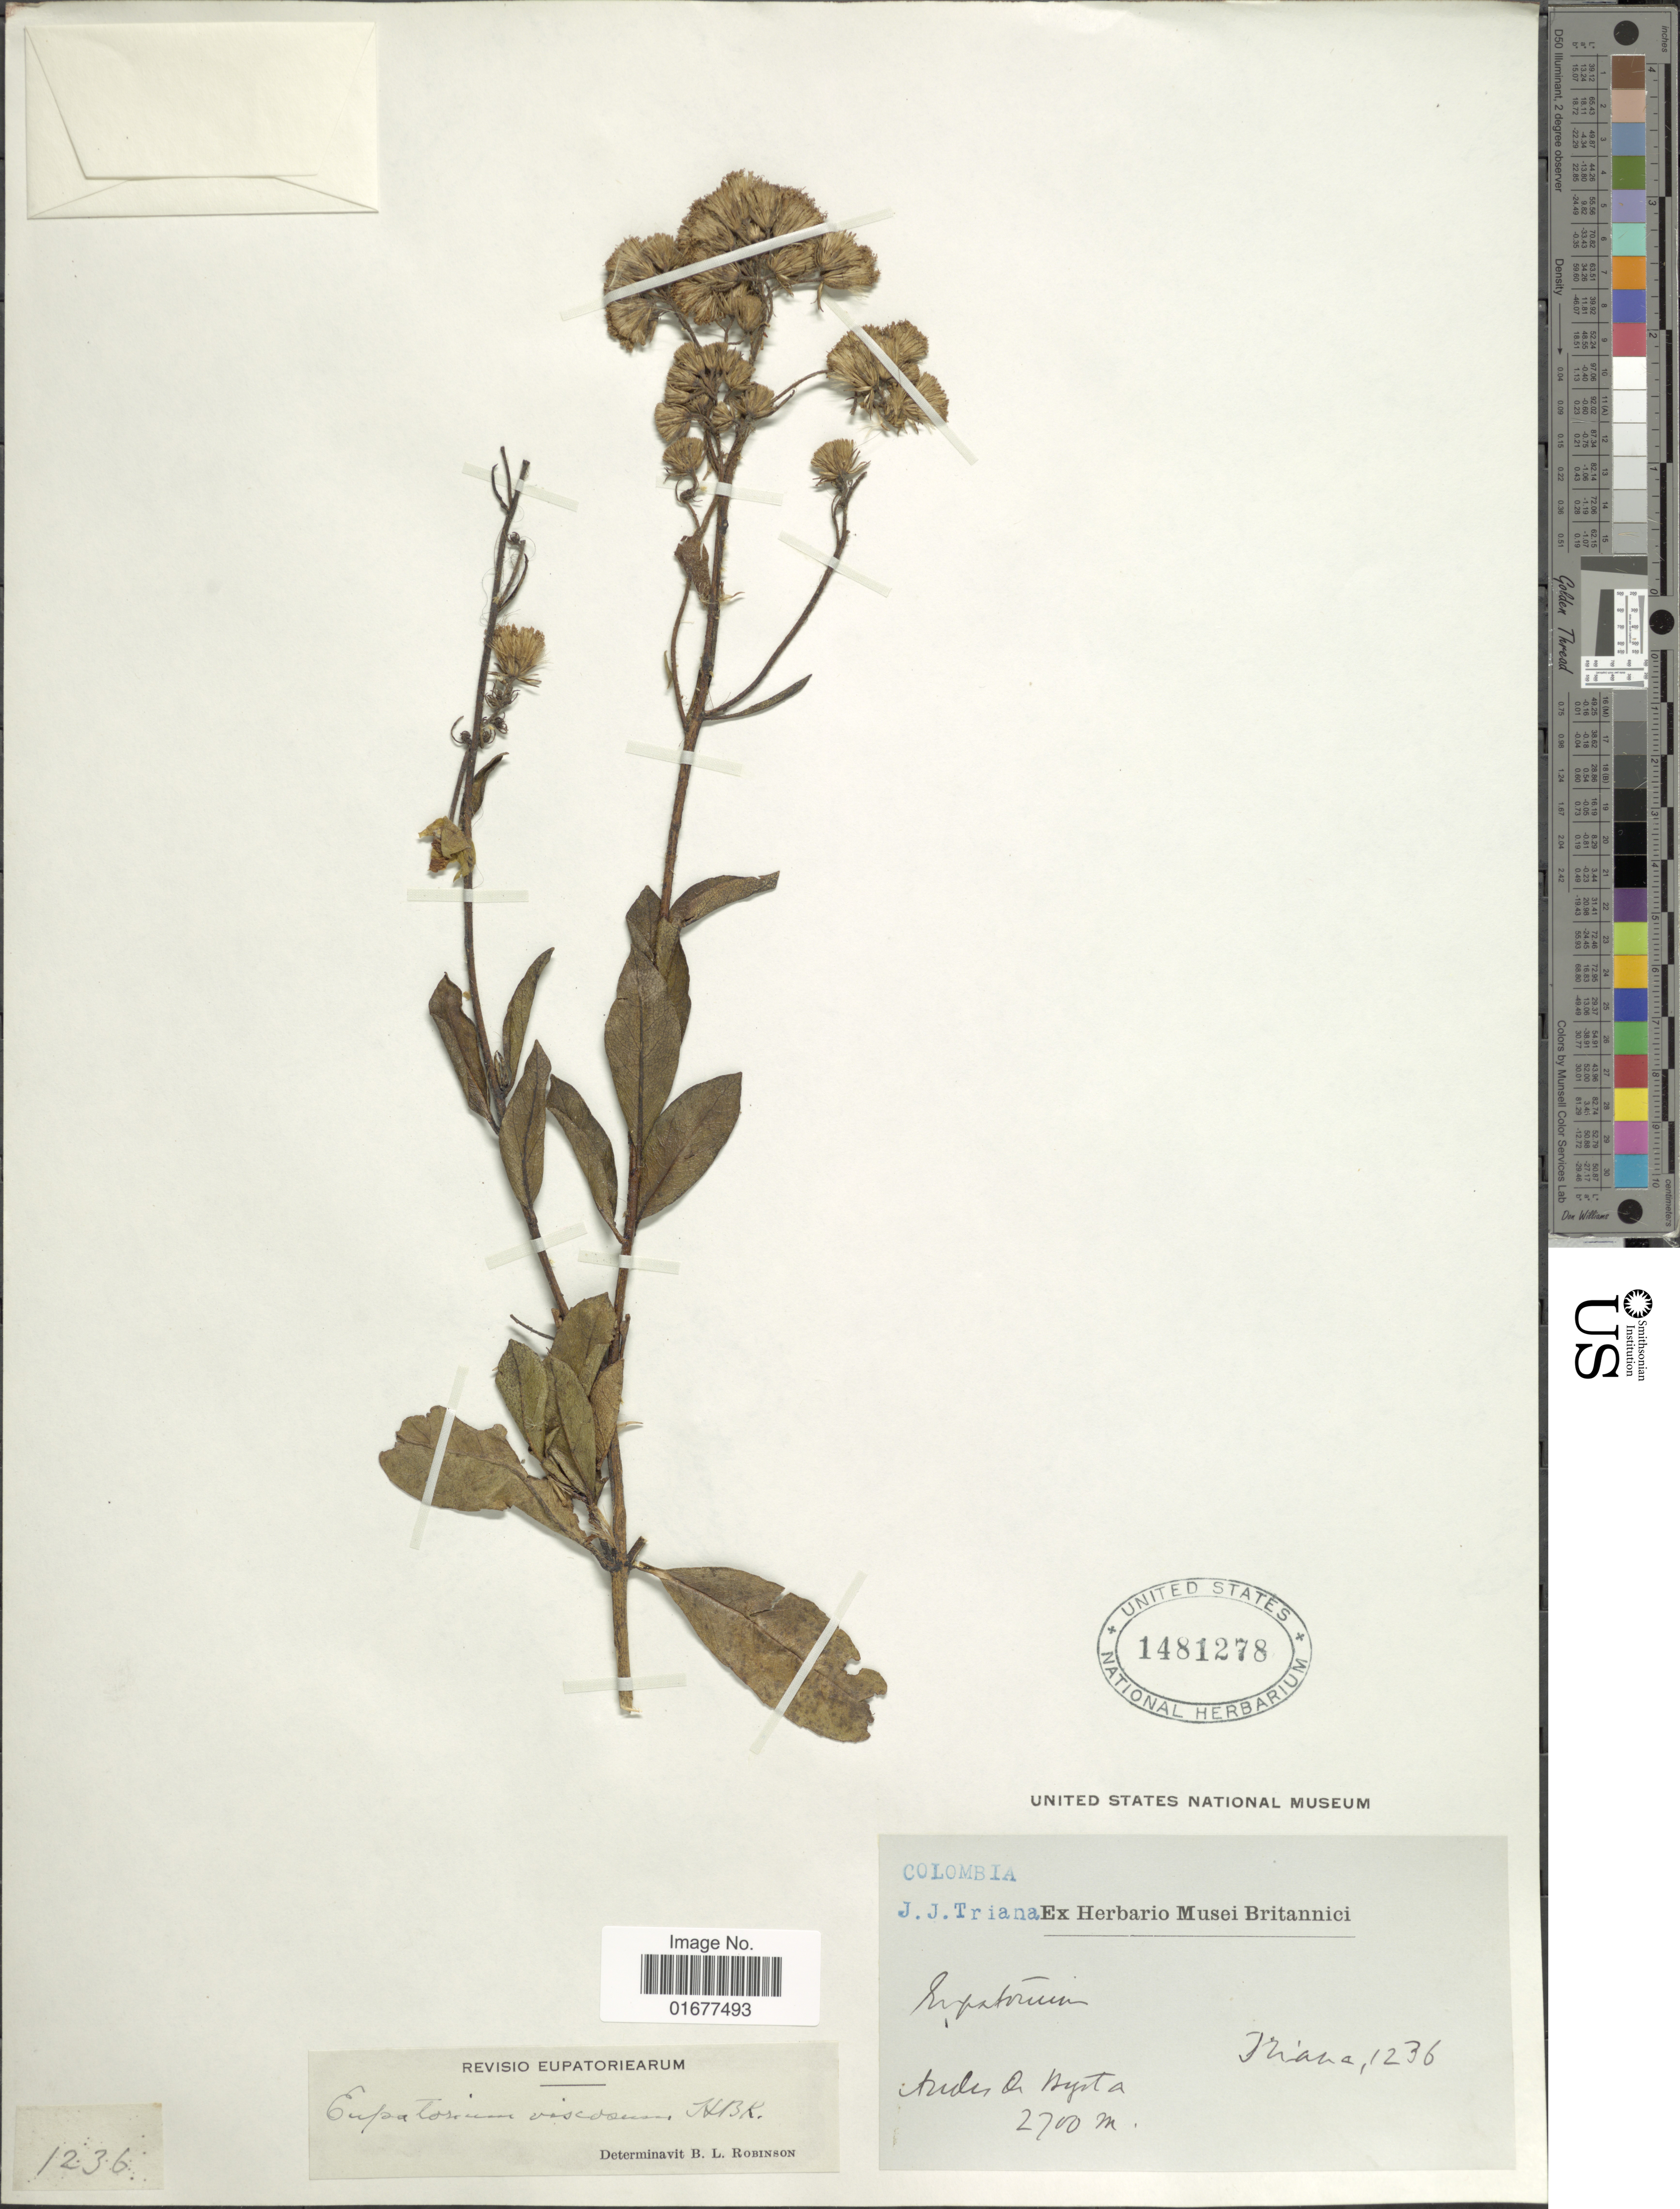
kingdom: Plantae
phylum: Tracheophyta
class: Magnoliopsida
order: Asterales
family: Asteraceae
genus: Ageratina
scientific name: Ageratina latipes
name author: (Benth.) R.M. King & H. Rob.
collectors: J. J. Triana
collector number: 1236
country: Colombia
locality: Andes Q Bogota [interpreted]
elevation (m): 2700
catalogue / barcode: US 1481278